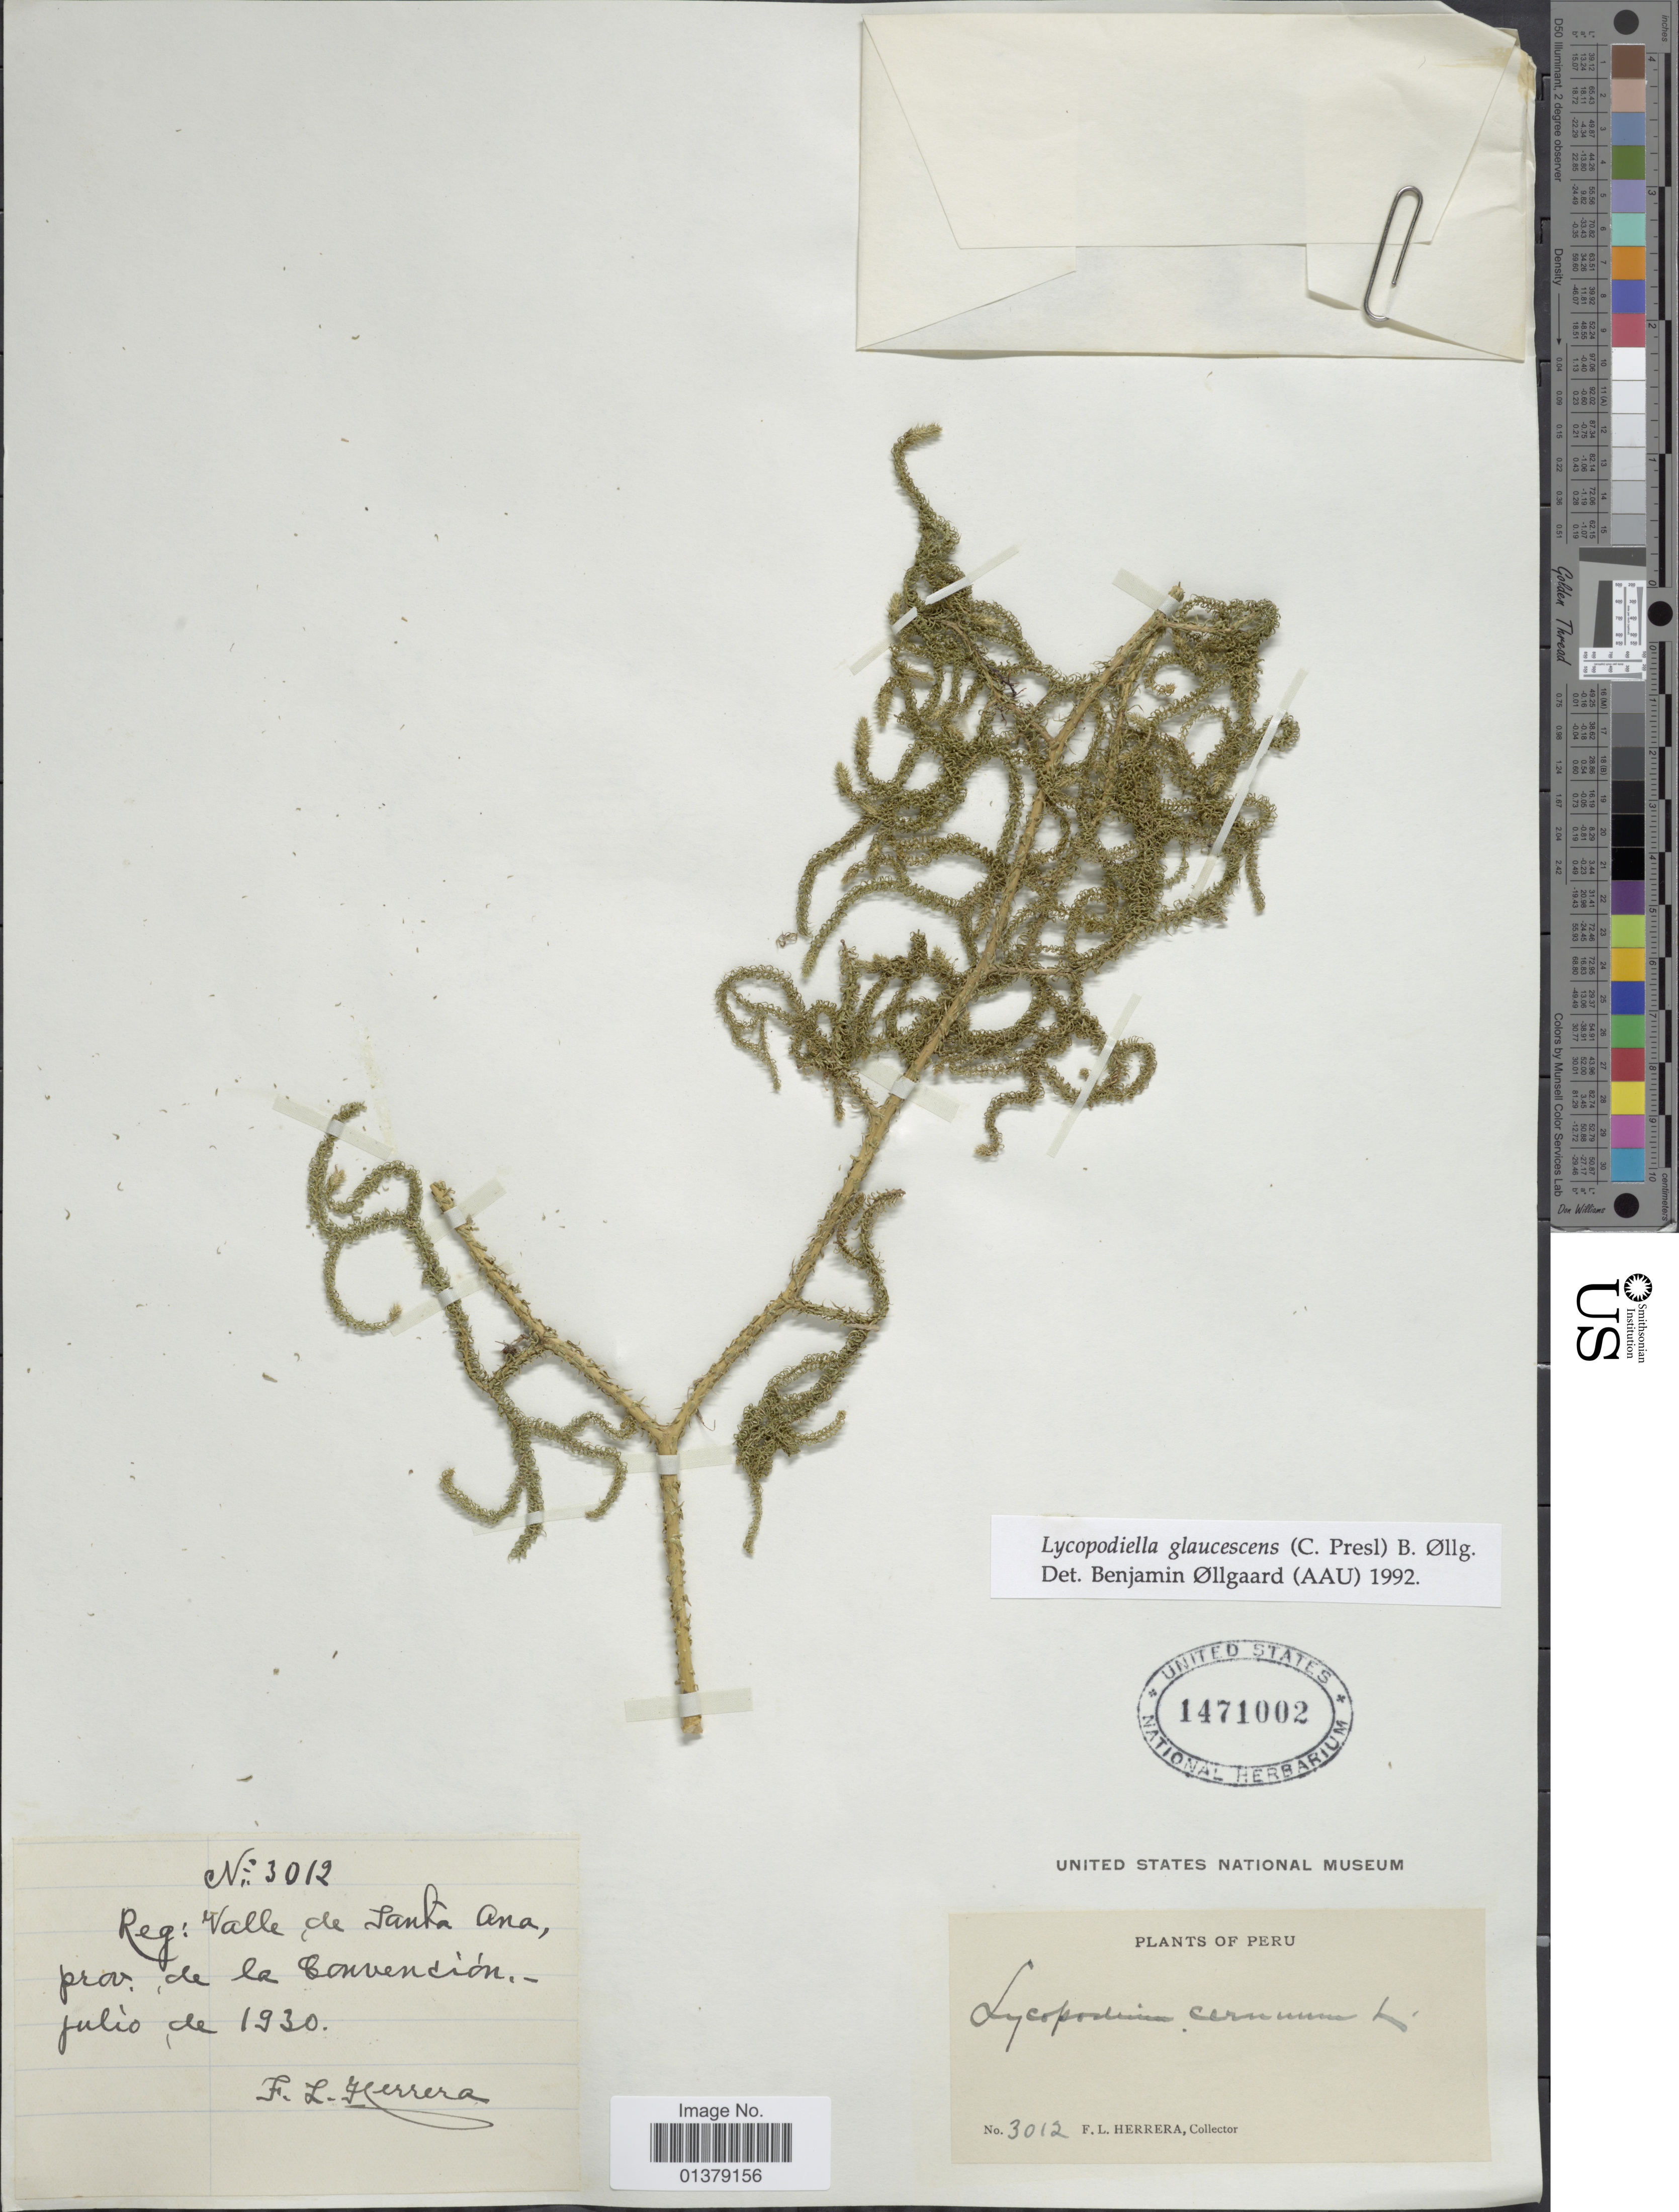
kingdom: Plantae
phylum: Tracheophyta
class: Lycopodiopsida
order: Lycopodiales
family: Lycopodiaceae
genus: Palhinhaea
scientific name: Palhinhaea glaucescens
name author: (C. Presl) Holub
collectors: F. L. Herrera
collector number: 3012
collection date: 1930-07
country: Peru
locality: Reg.: Valle de Santa Ana, prov. de la Convencion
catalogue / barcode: US 1471002